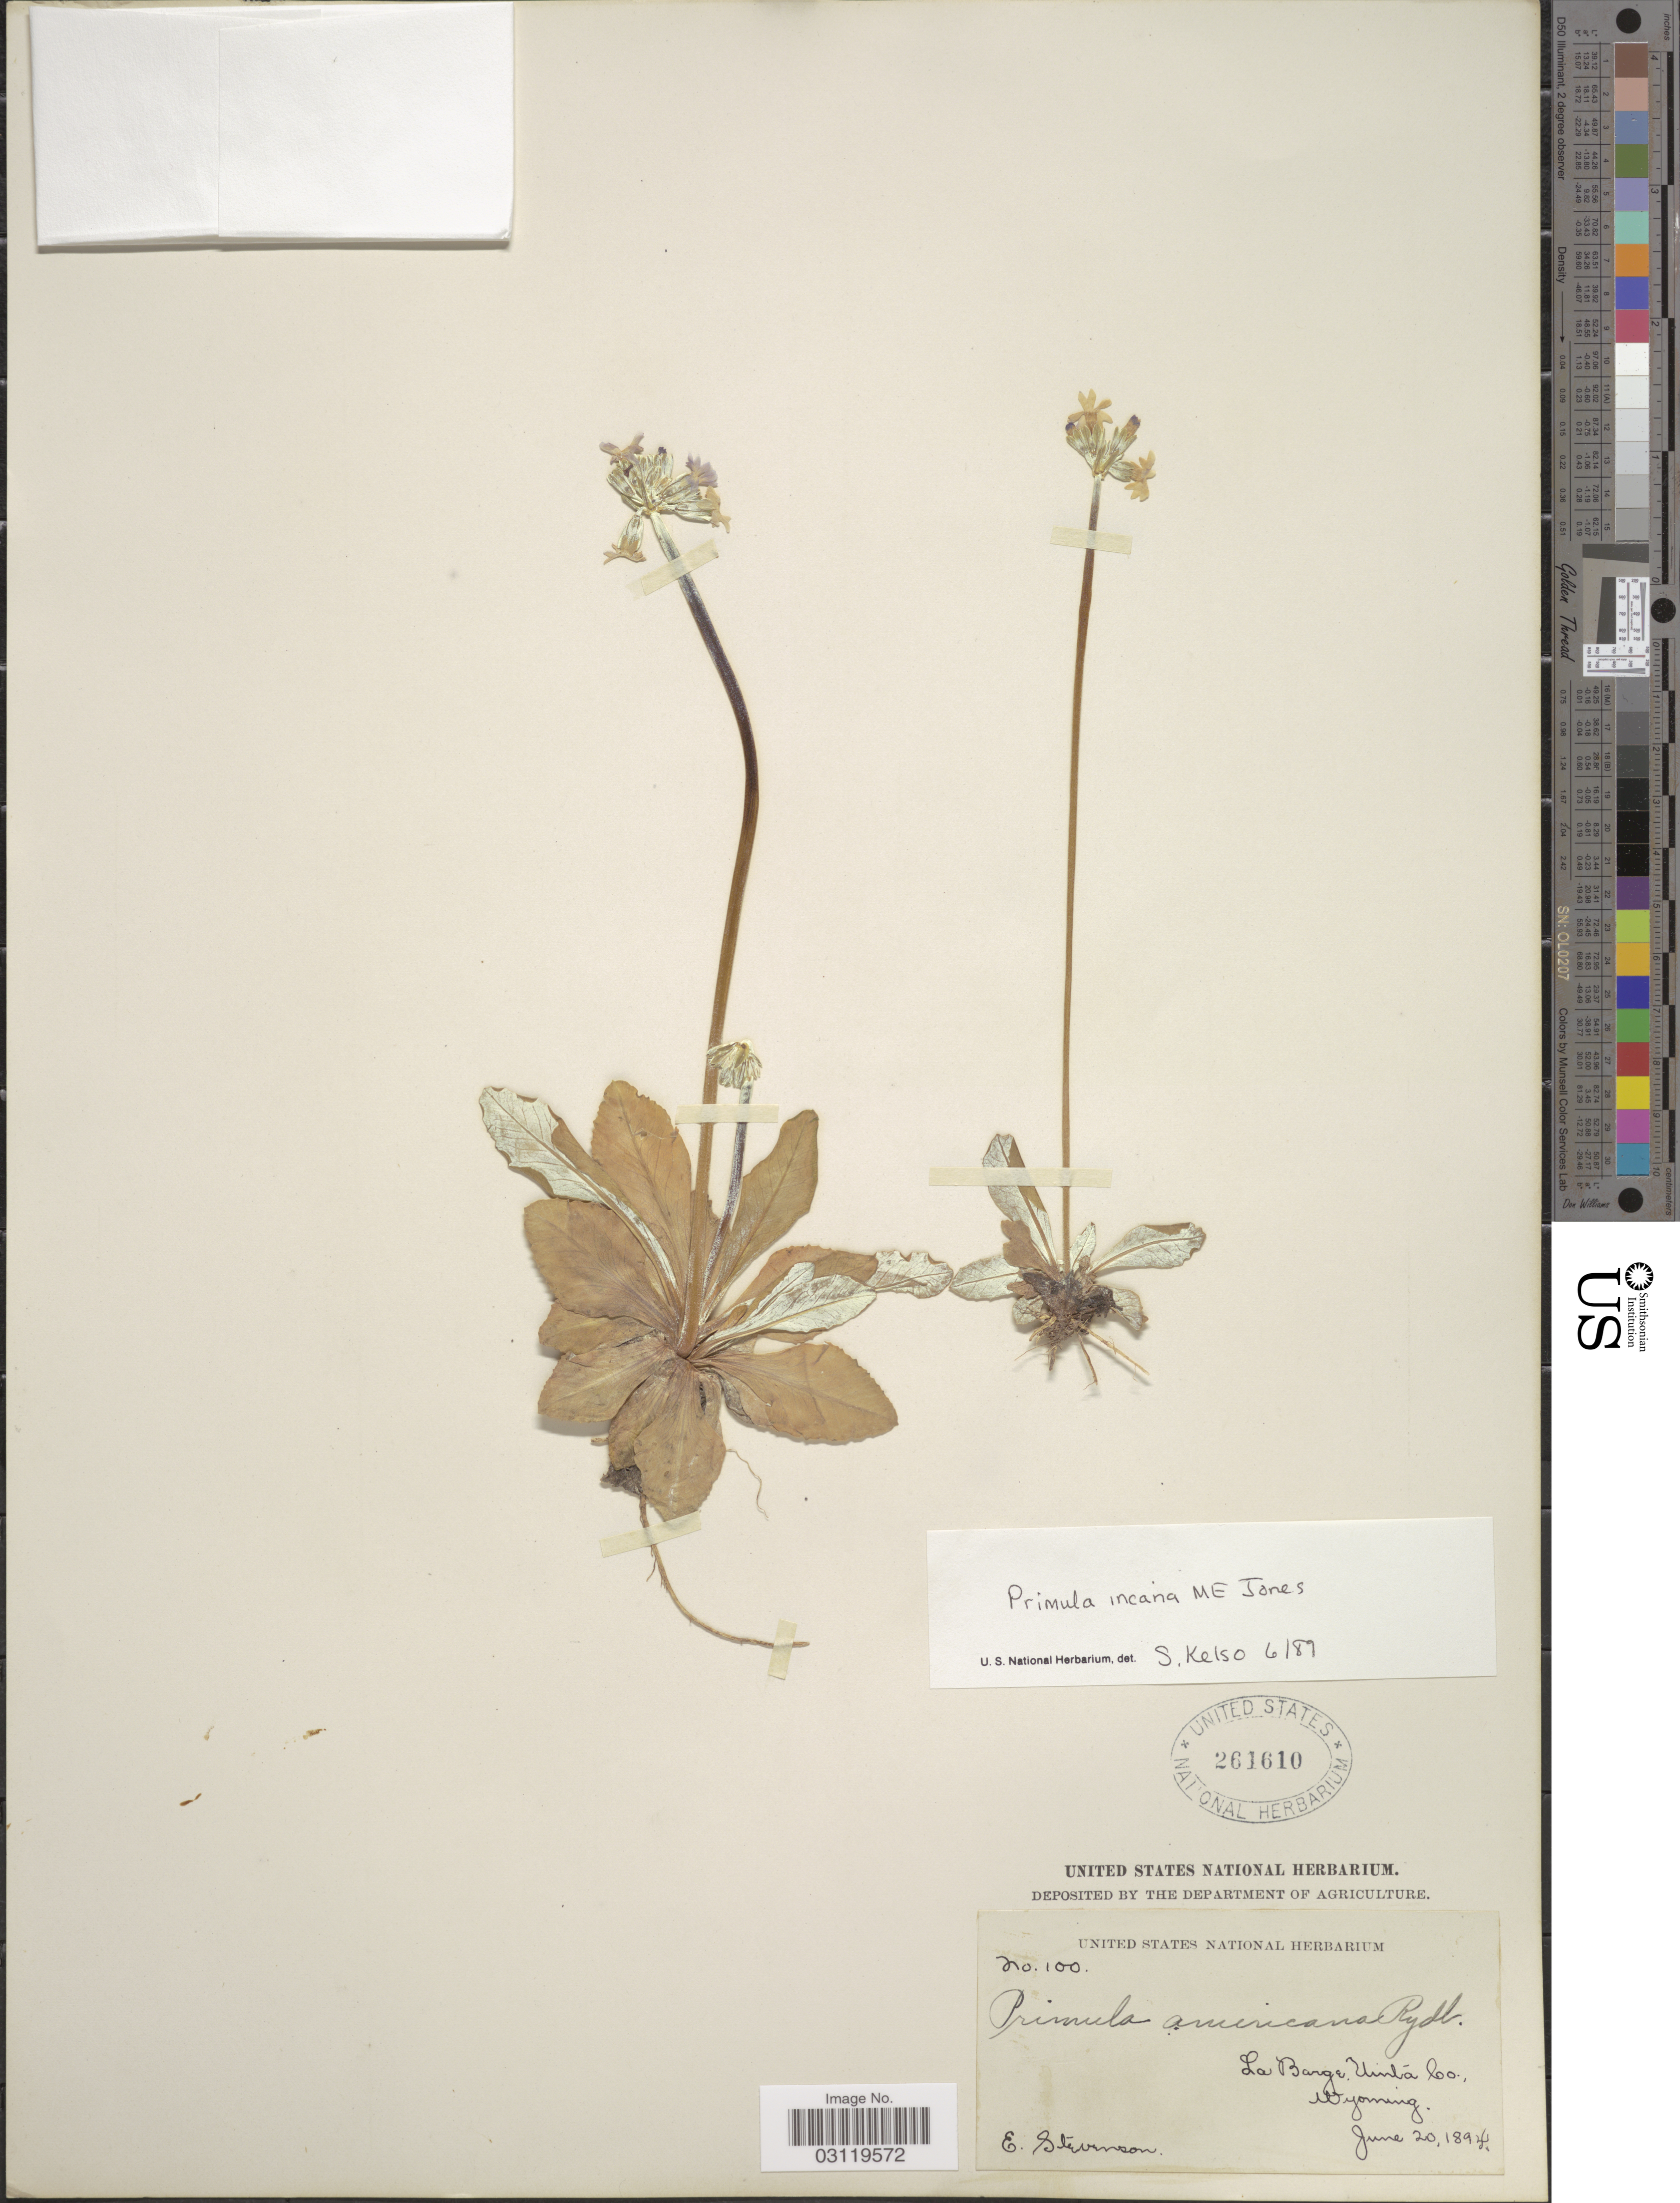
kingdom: Plantae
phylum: Tracheophyta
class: Magnoliopsida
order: Ericales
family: Primulaceae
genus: Primula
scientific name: Primula incana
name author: M.E. Jones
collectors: E. Stevenson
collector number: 100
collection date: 1894-06-20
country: United States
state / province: Wyoming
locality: La Barge, Uinta Co.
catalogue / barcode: US 261610